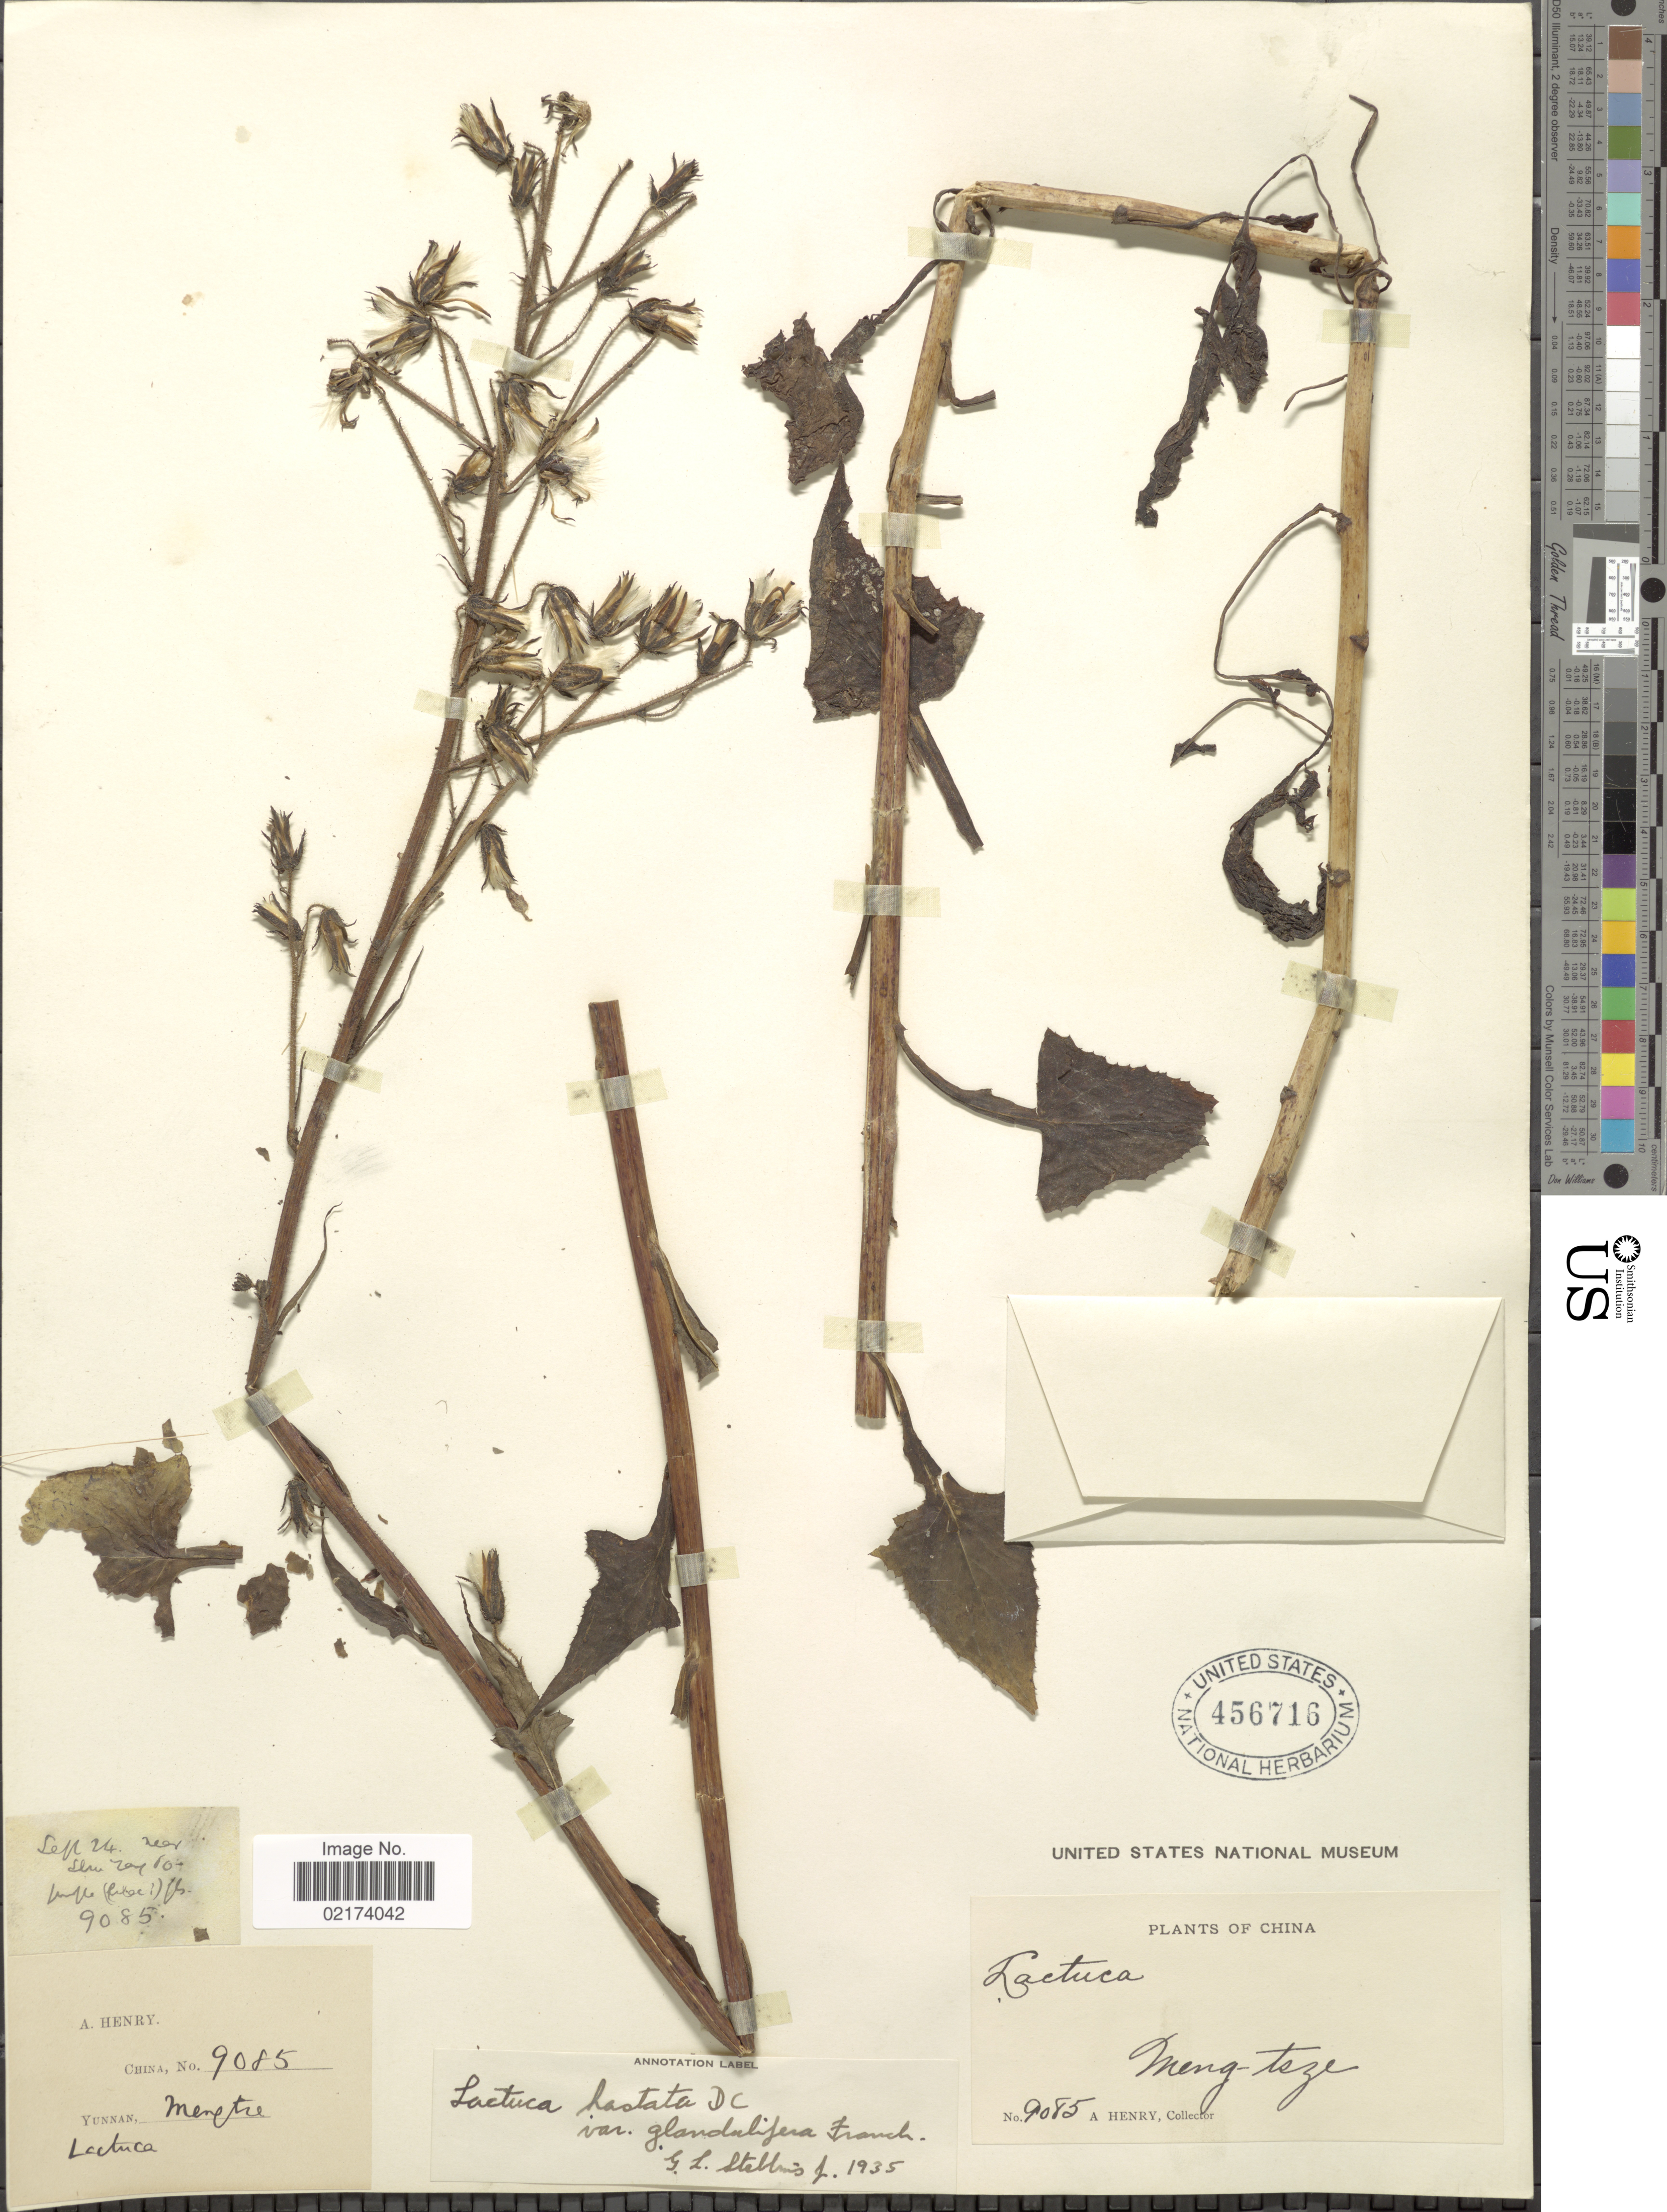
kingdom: Plantae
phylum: Tracheophyta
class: Magnoliopsida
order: Asterales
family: Asteraceae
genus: Chaetoseris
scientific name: Chaetoseris cyanea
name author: (D. Don) C. Shih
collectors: A. Henry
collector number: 9085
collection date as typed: Transcribed d/m/y: /9/24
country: China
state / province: Yunnan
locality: Mengtze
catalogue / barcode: US 456716